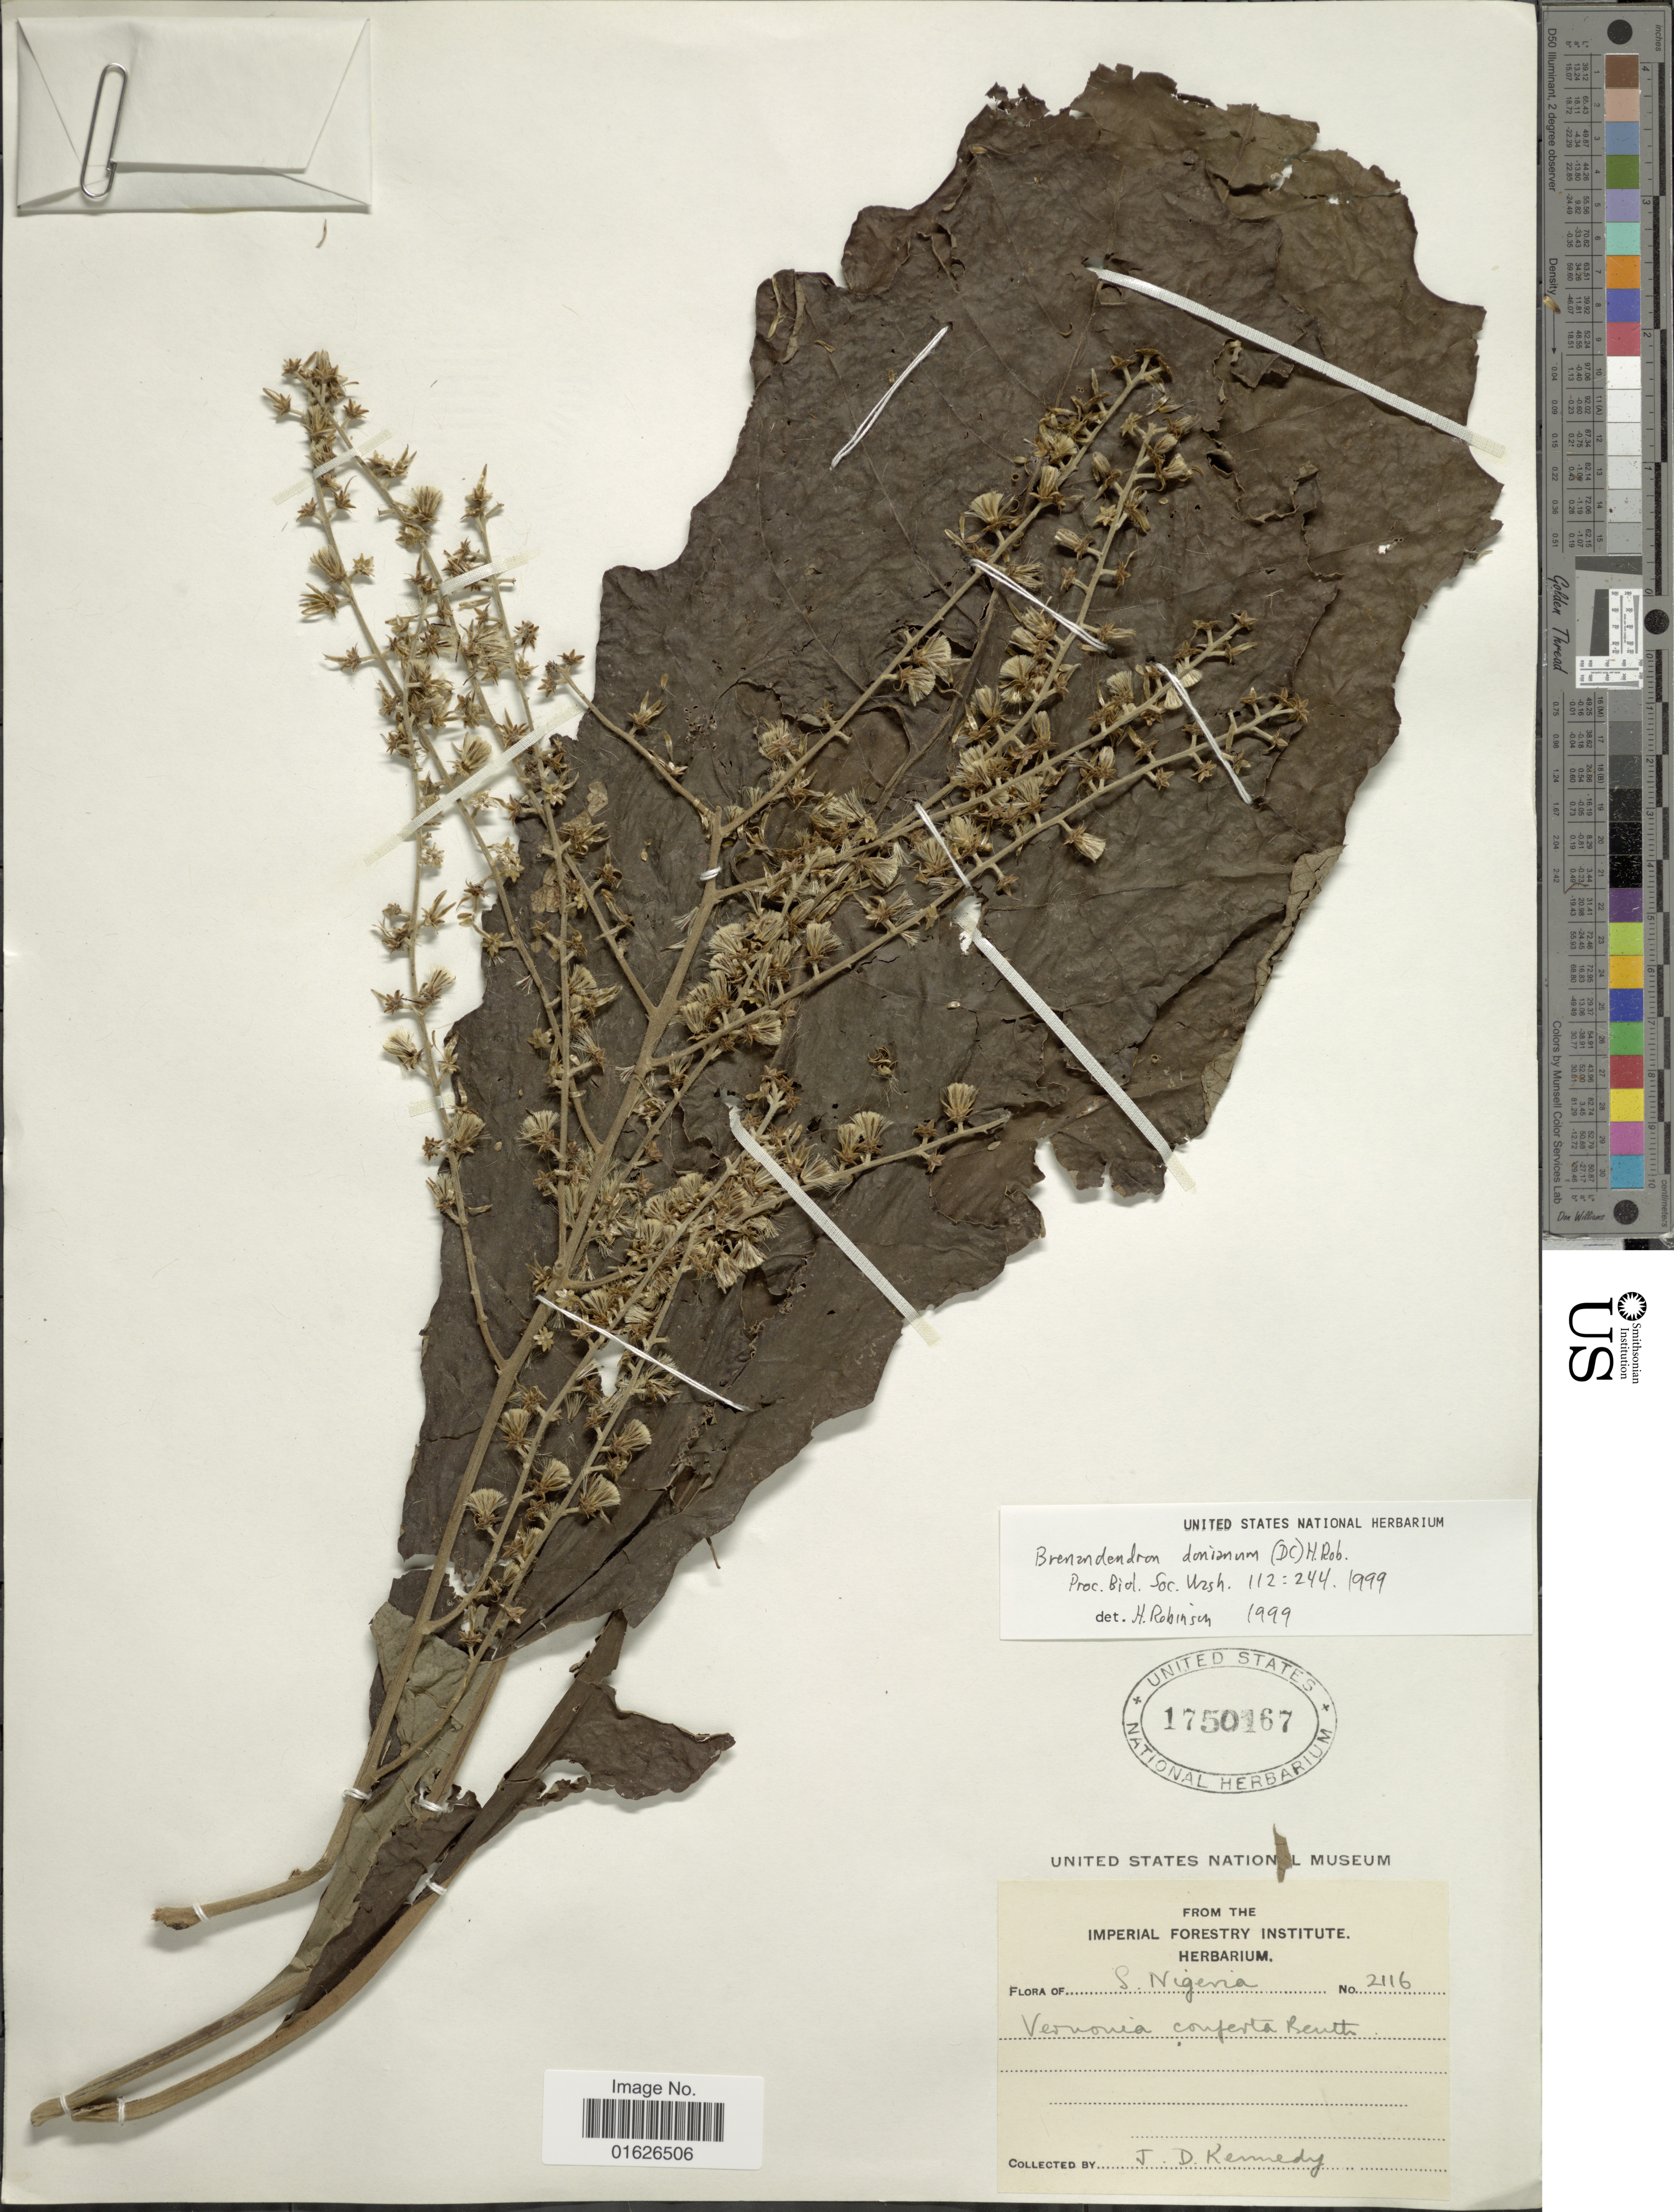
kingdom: Plantae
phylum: Tracheophyta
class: Magnoliopsida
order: Asterales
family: Asteraceae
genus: Brenandendron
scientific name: Brenandendron donianum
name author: (DC.) H. Rob.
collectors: J. D. Kennedy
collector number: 2116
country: Nigeria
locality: S. Nigeria.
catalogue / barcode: US 1750167